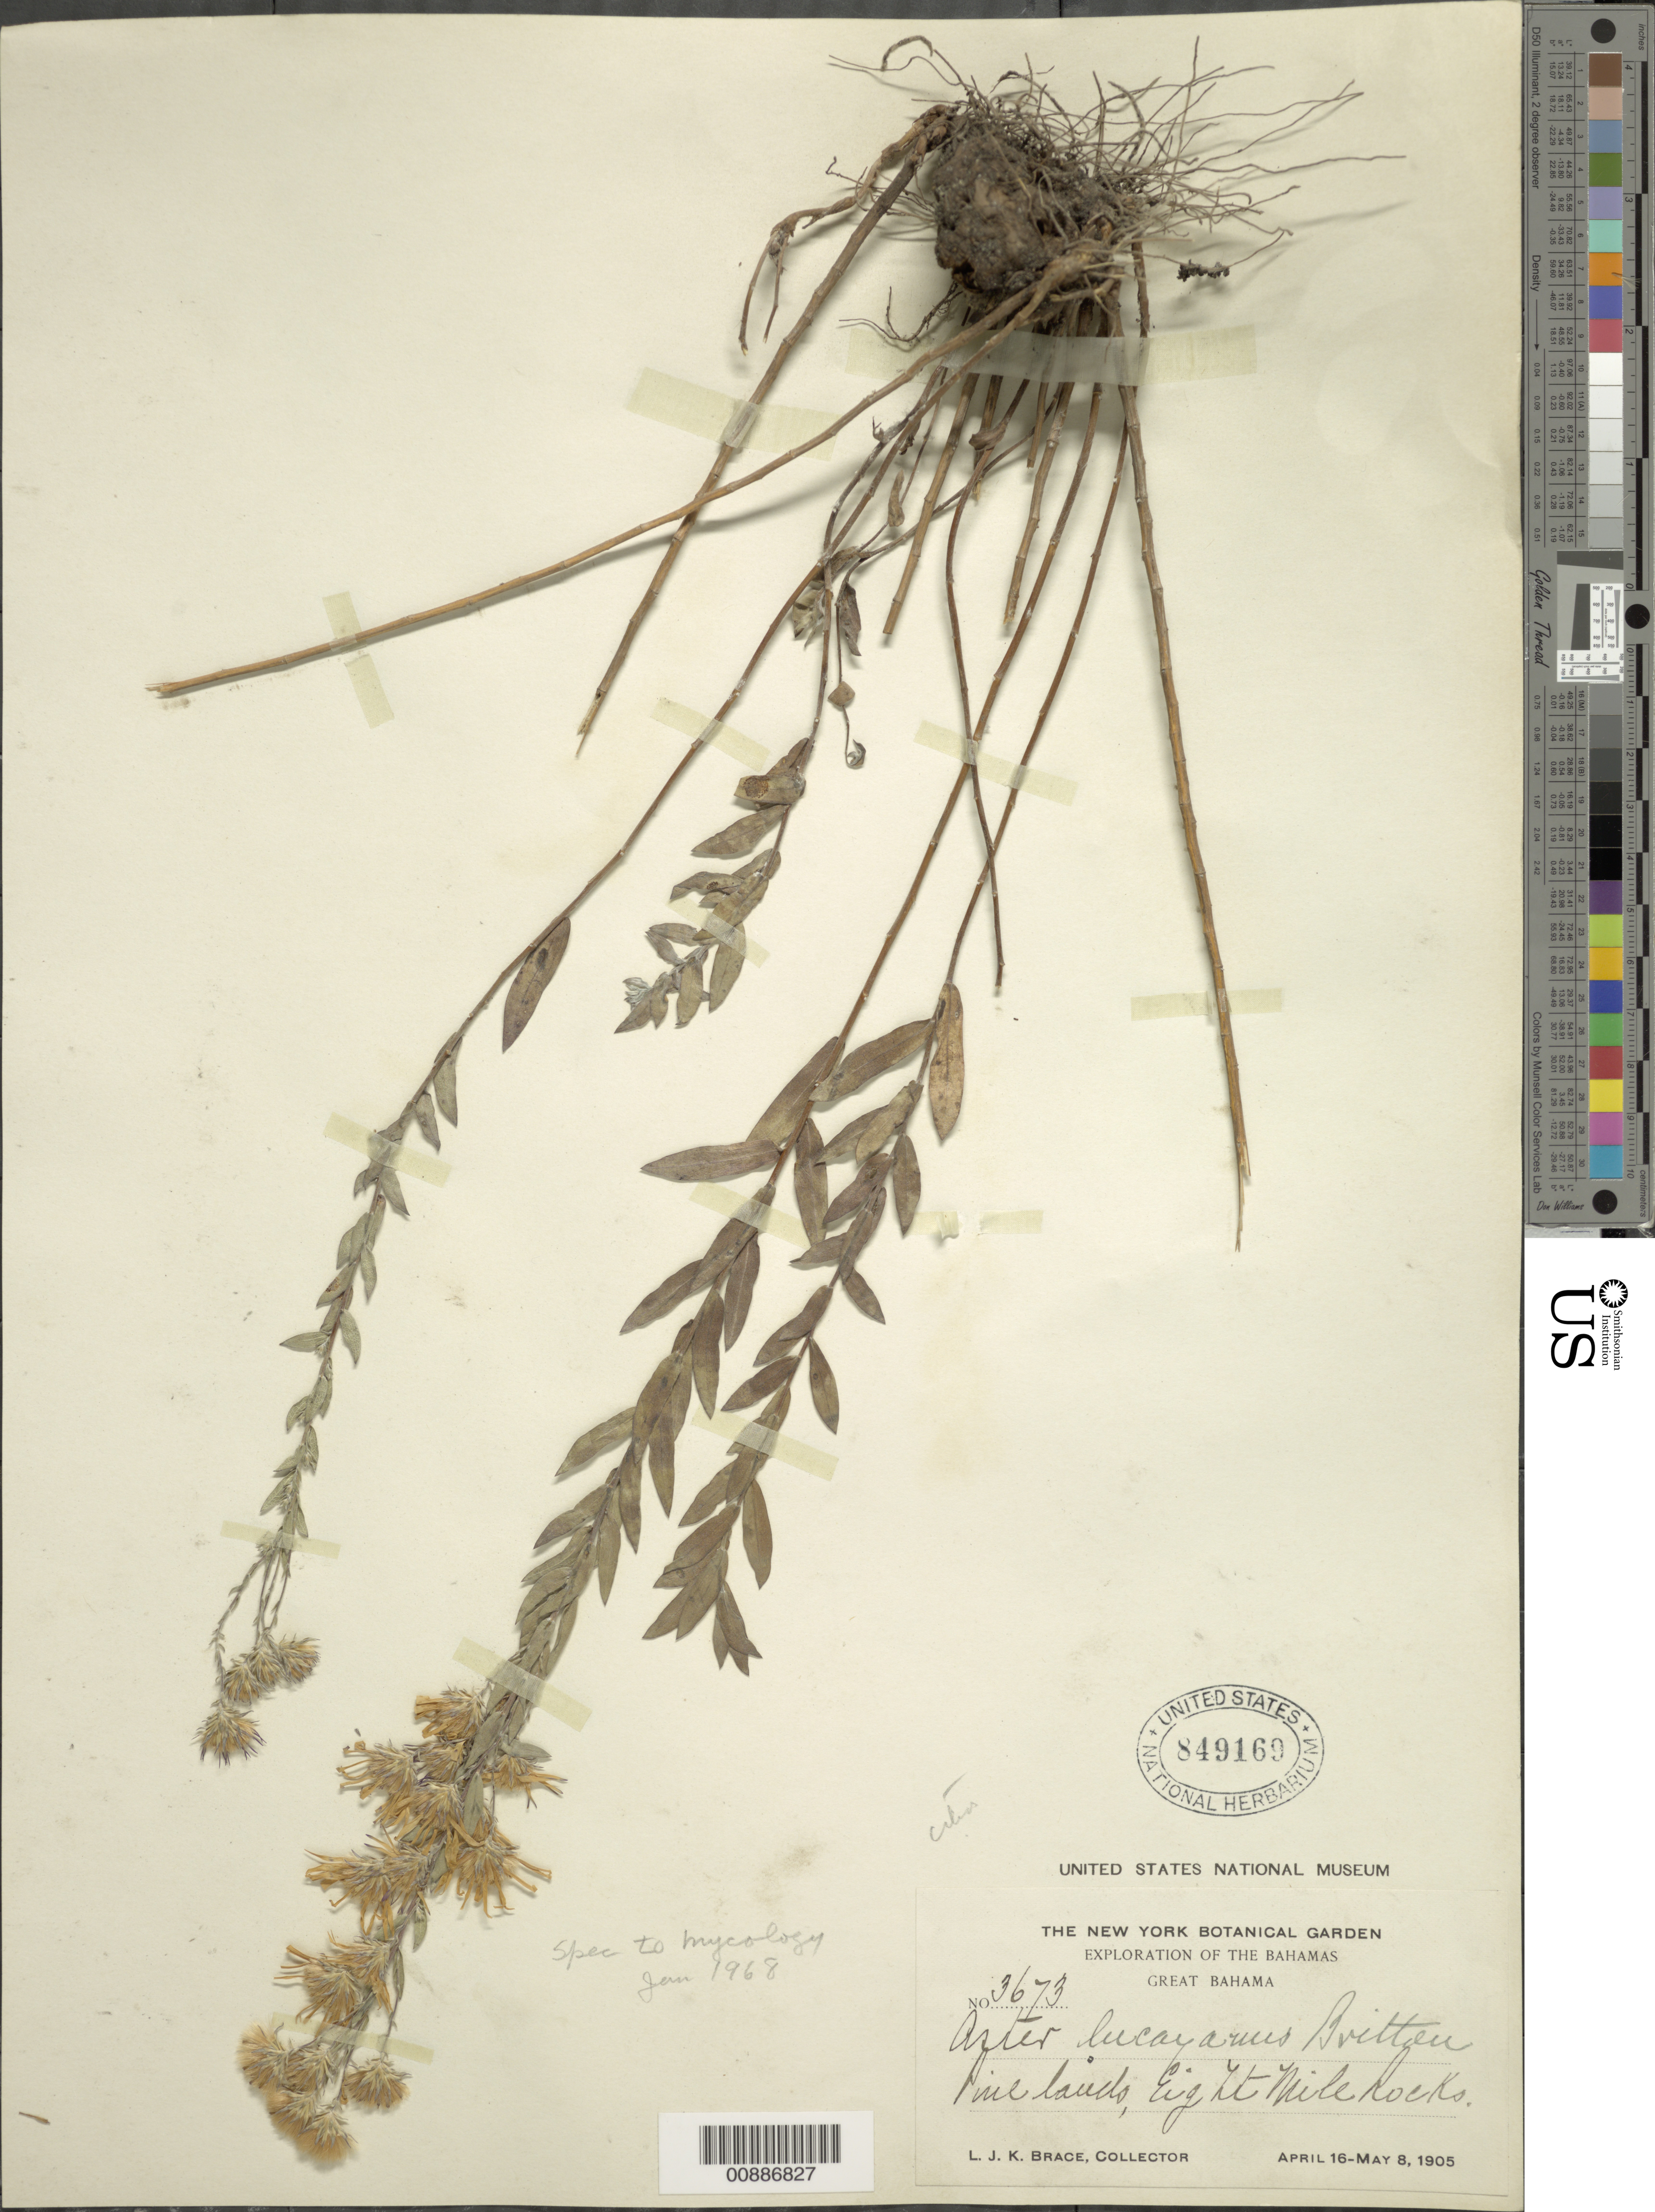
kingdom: Plantae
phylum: Tracheophyta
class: Magnoliopsida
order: Asterales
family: Asteraceae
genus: Symphyotrichum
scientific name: Symphyotrichum lucayanum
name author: (Britton) G.L. Nesom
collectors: L. J. K. Brace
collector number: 3673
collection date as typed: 16 Apr 1905 to 08 May 1905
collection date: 1905-04-16/1905-05-08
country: Bahamas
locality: Great Bahama, Eight Mile Rocks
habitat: Pinelands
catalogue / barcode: US 849169